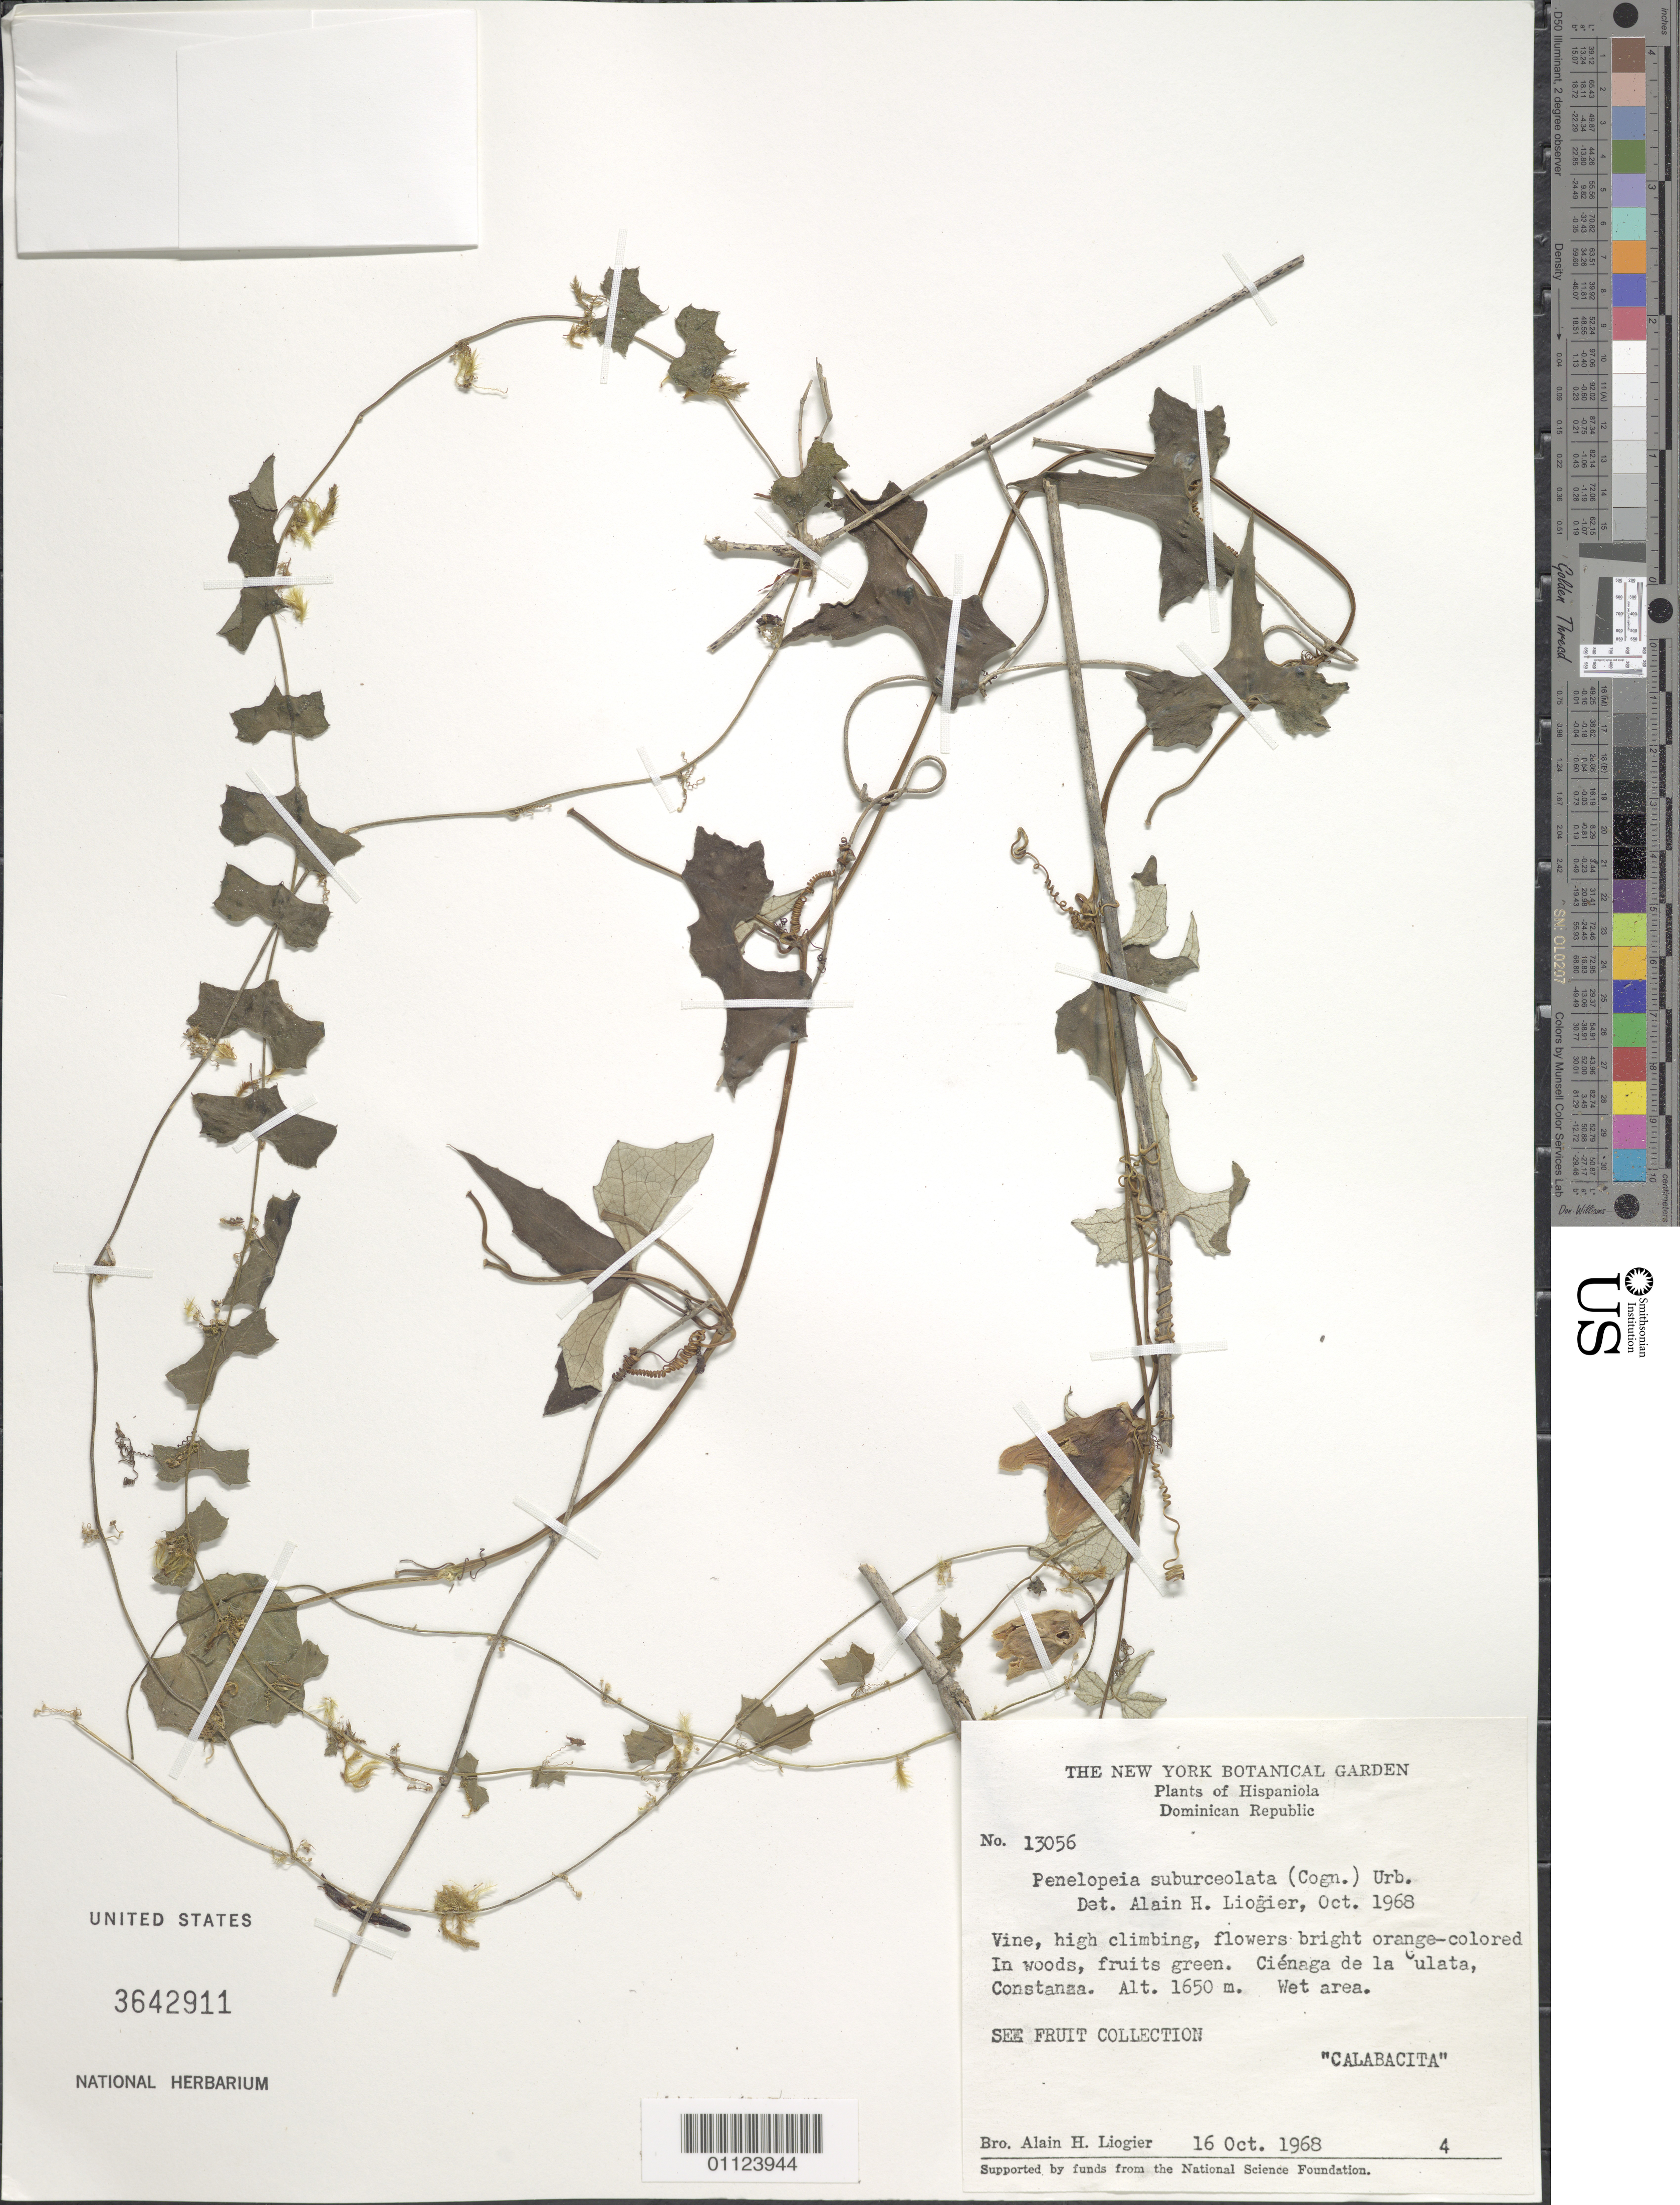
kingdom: Plantae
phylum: Tracheophyta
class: Magnoliopsida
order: Cucurbitales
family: Cucurbitaceae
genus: Penelopeia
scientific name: Penelopeia suburceolata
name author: Urb.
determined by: Liogier, Alain H.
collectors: A. H. Liogier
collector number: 13056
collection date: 1968-10-16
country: Dominican Republic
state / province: La Vega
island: Hispaniola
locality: Ciénaga de la Culata, Constanza.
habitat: Wet area; in woods.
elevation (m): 1650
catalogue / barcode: US 3642911